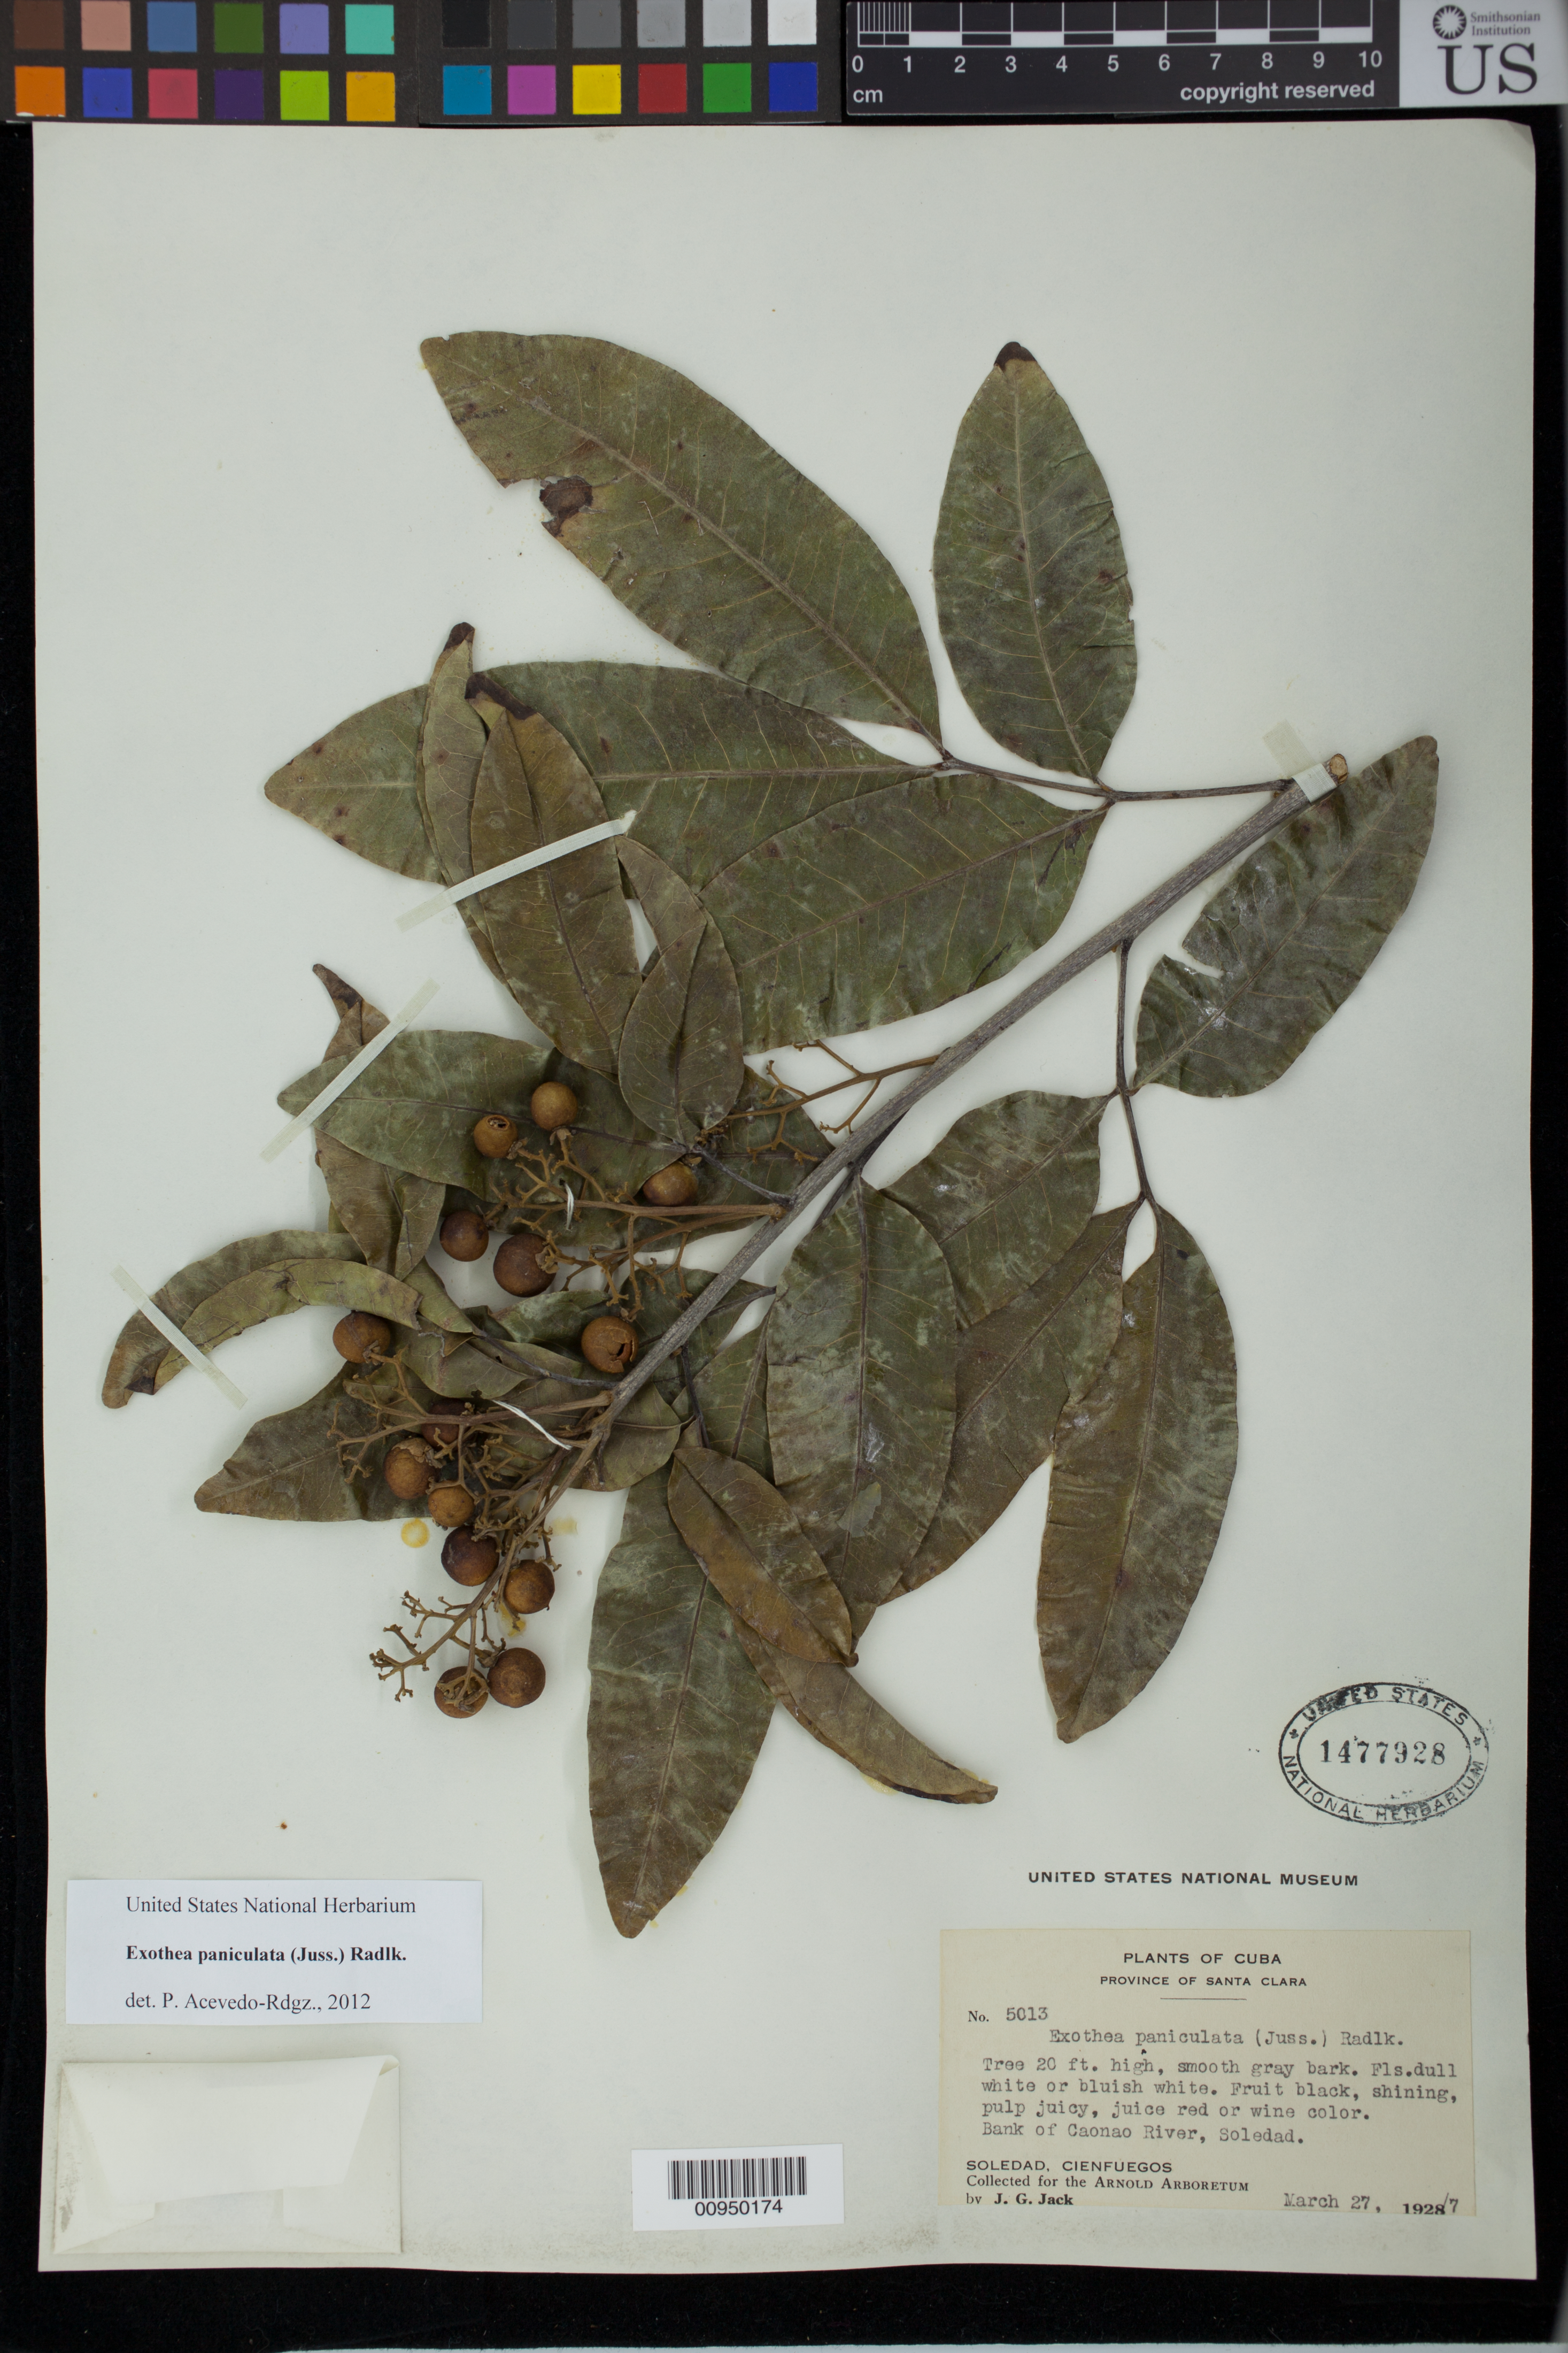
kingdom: Plantae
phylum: Tracheophyta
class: Magnoliopsida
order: Sapindales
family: Sapindaceae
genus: Exothea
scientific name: Exothea paniculata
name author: (Juss.) Radlk.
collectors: J. G. Jack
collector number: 5013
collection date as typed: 27 Mar 1927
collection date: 1927-03-27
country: Cuba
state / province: Cienfuegos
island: Cuba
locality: Santa Clra; Bank of Caonao River, Soledad, Cienfuegos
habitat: River bank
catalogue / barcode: US 1477928